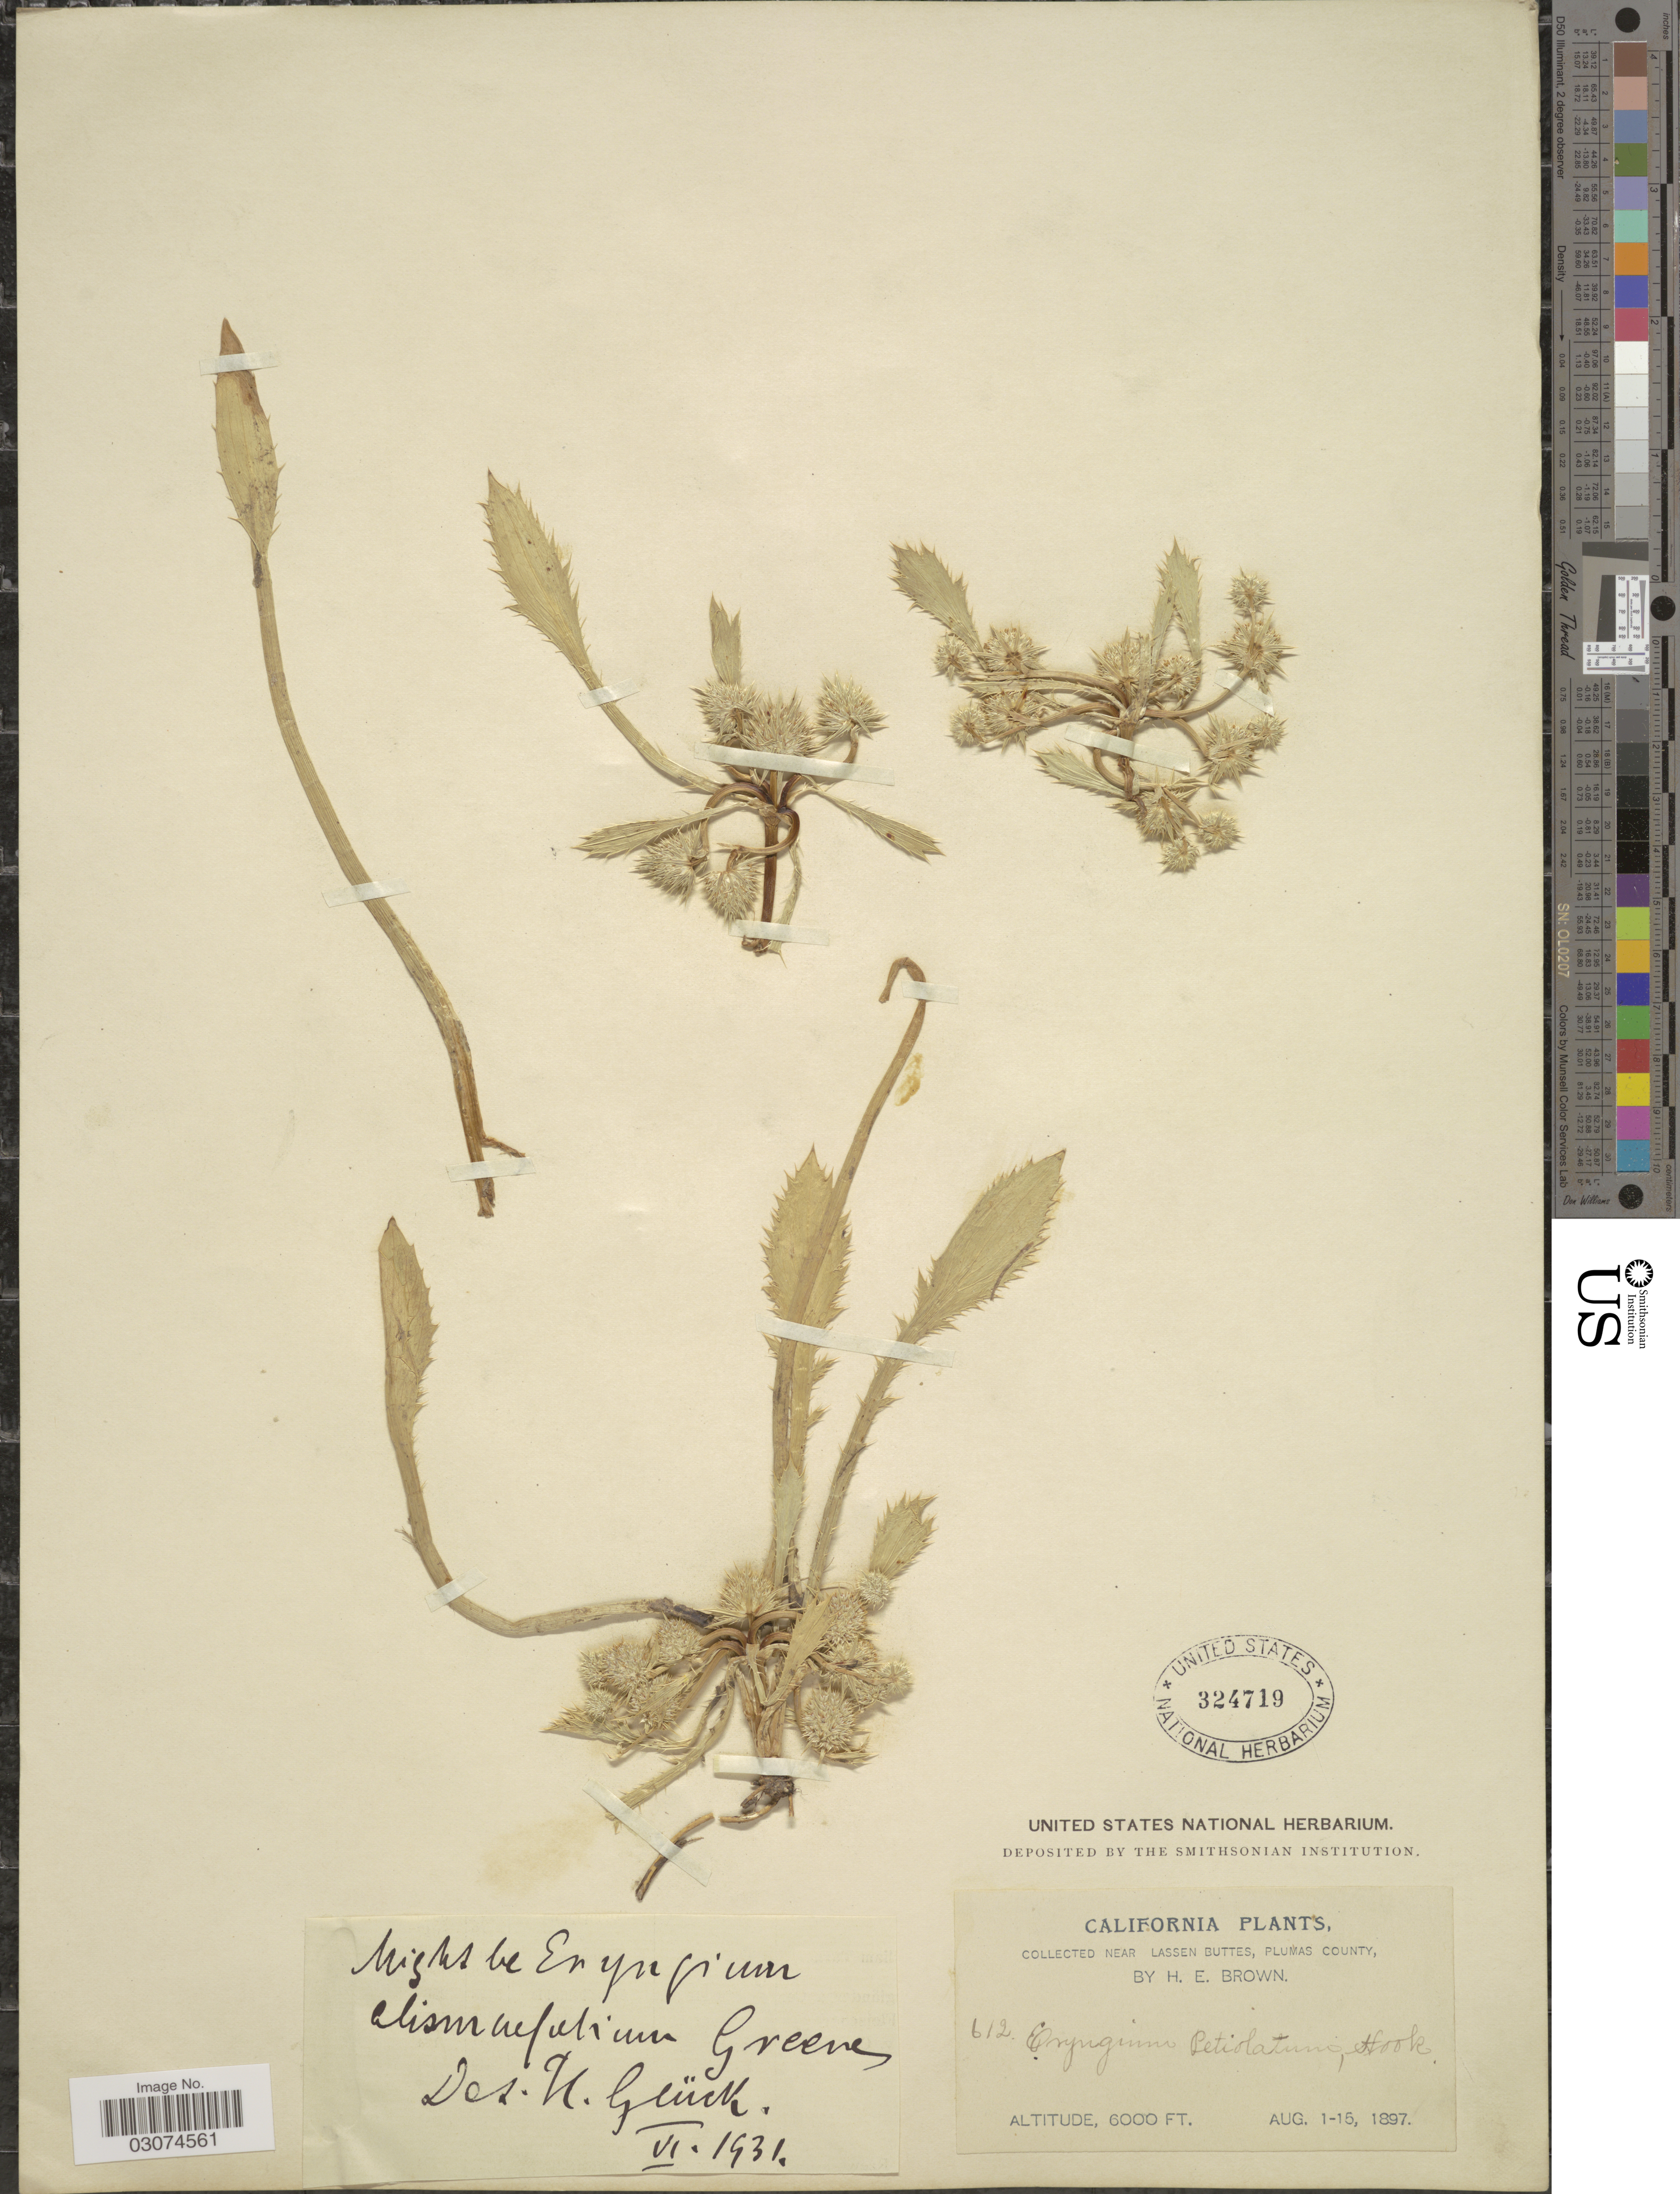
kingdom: Plantae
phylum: Tracheophyta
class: Magnoliopsida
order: Apiales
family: Apiaceae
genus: Eryngium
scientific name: Eryngium alismifolium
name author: Greene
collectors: H. E. Brown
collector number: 612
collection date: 1897-08-01/1897-08-15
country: United States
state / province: California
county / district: Plumas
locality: Near Lassen Buttes, Plumas County.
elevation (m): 1829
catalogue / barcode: US 324719